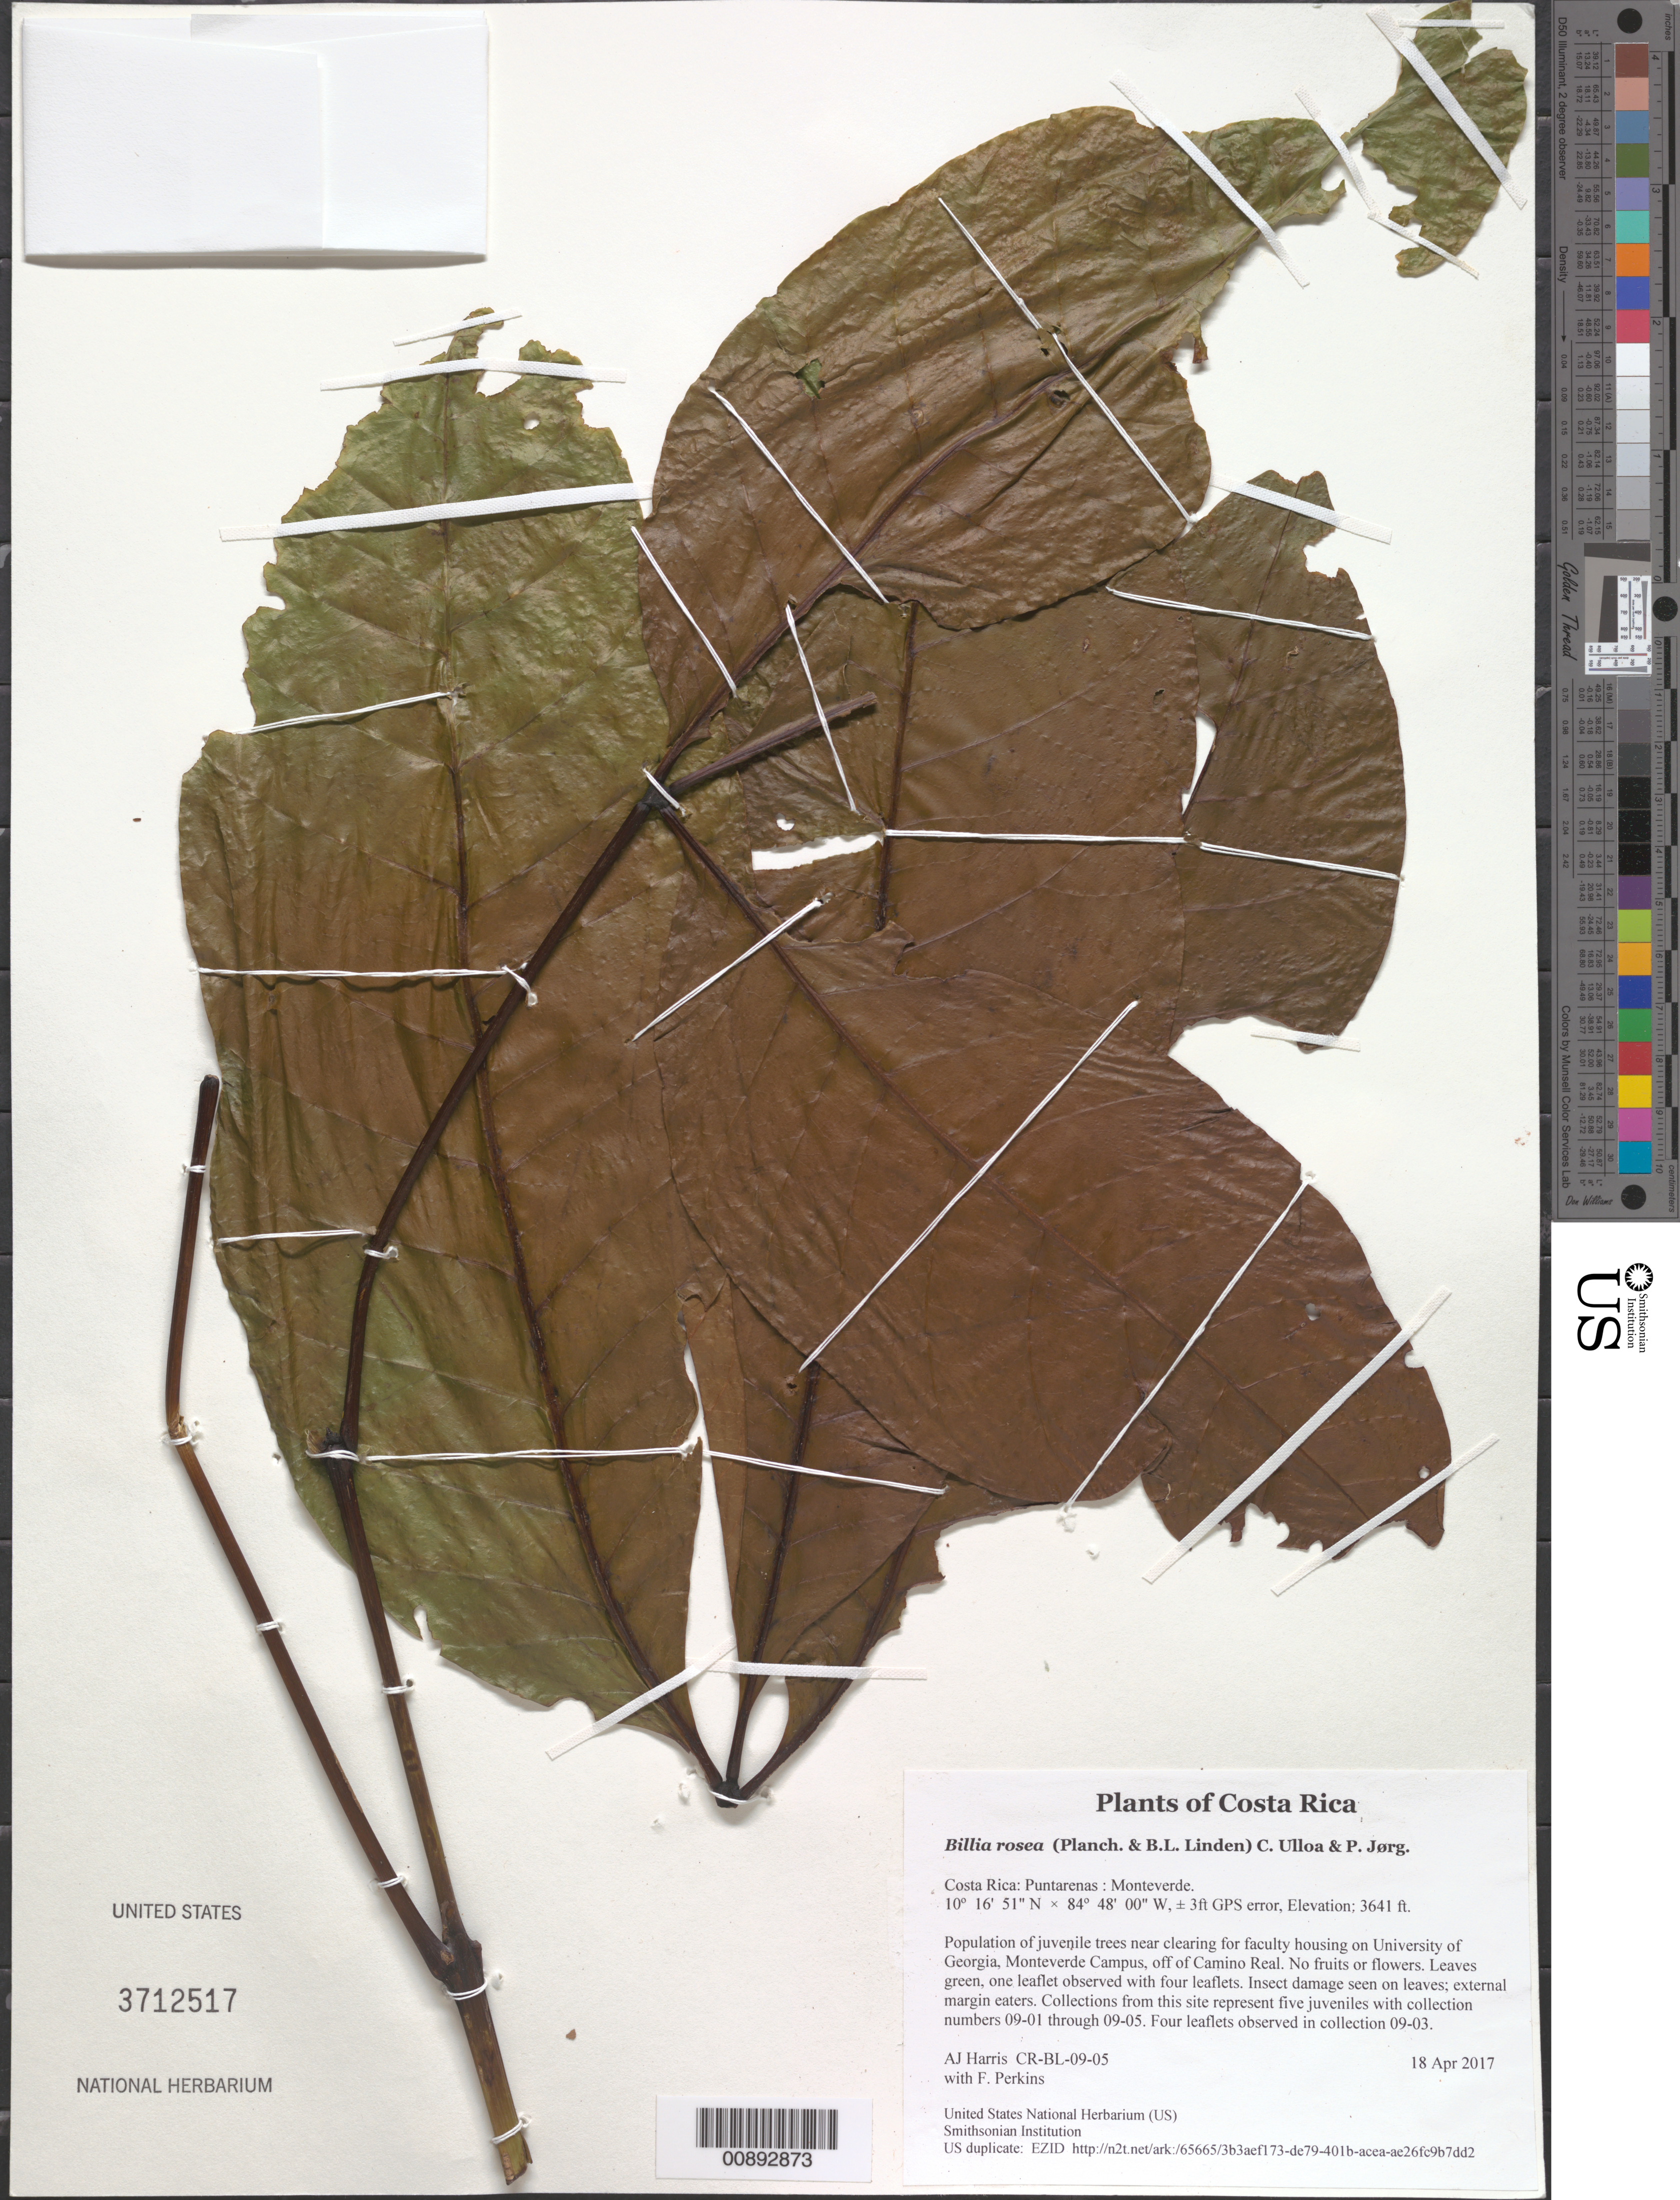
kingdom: Plantae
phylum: Tracheophyta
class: Magnoliopsida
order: Sapindales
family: Sapindaceae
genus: Billia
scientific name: Billia rosea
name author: (Planch. & Linden) C. Ulloa & P.M. Jørg.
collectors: A. J. Harris & F. Perkins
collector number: CR-BL-09-05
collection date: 2017-04-18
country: Costa Rica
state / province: Puntarenas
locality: Monteverde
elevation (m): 1110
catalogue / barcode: US 3712517